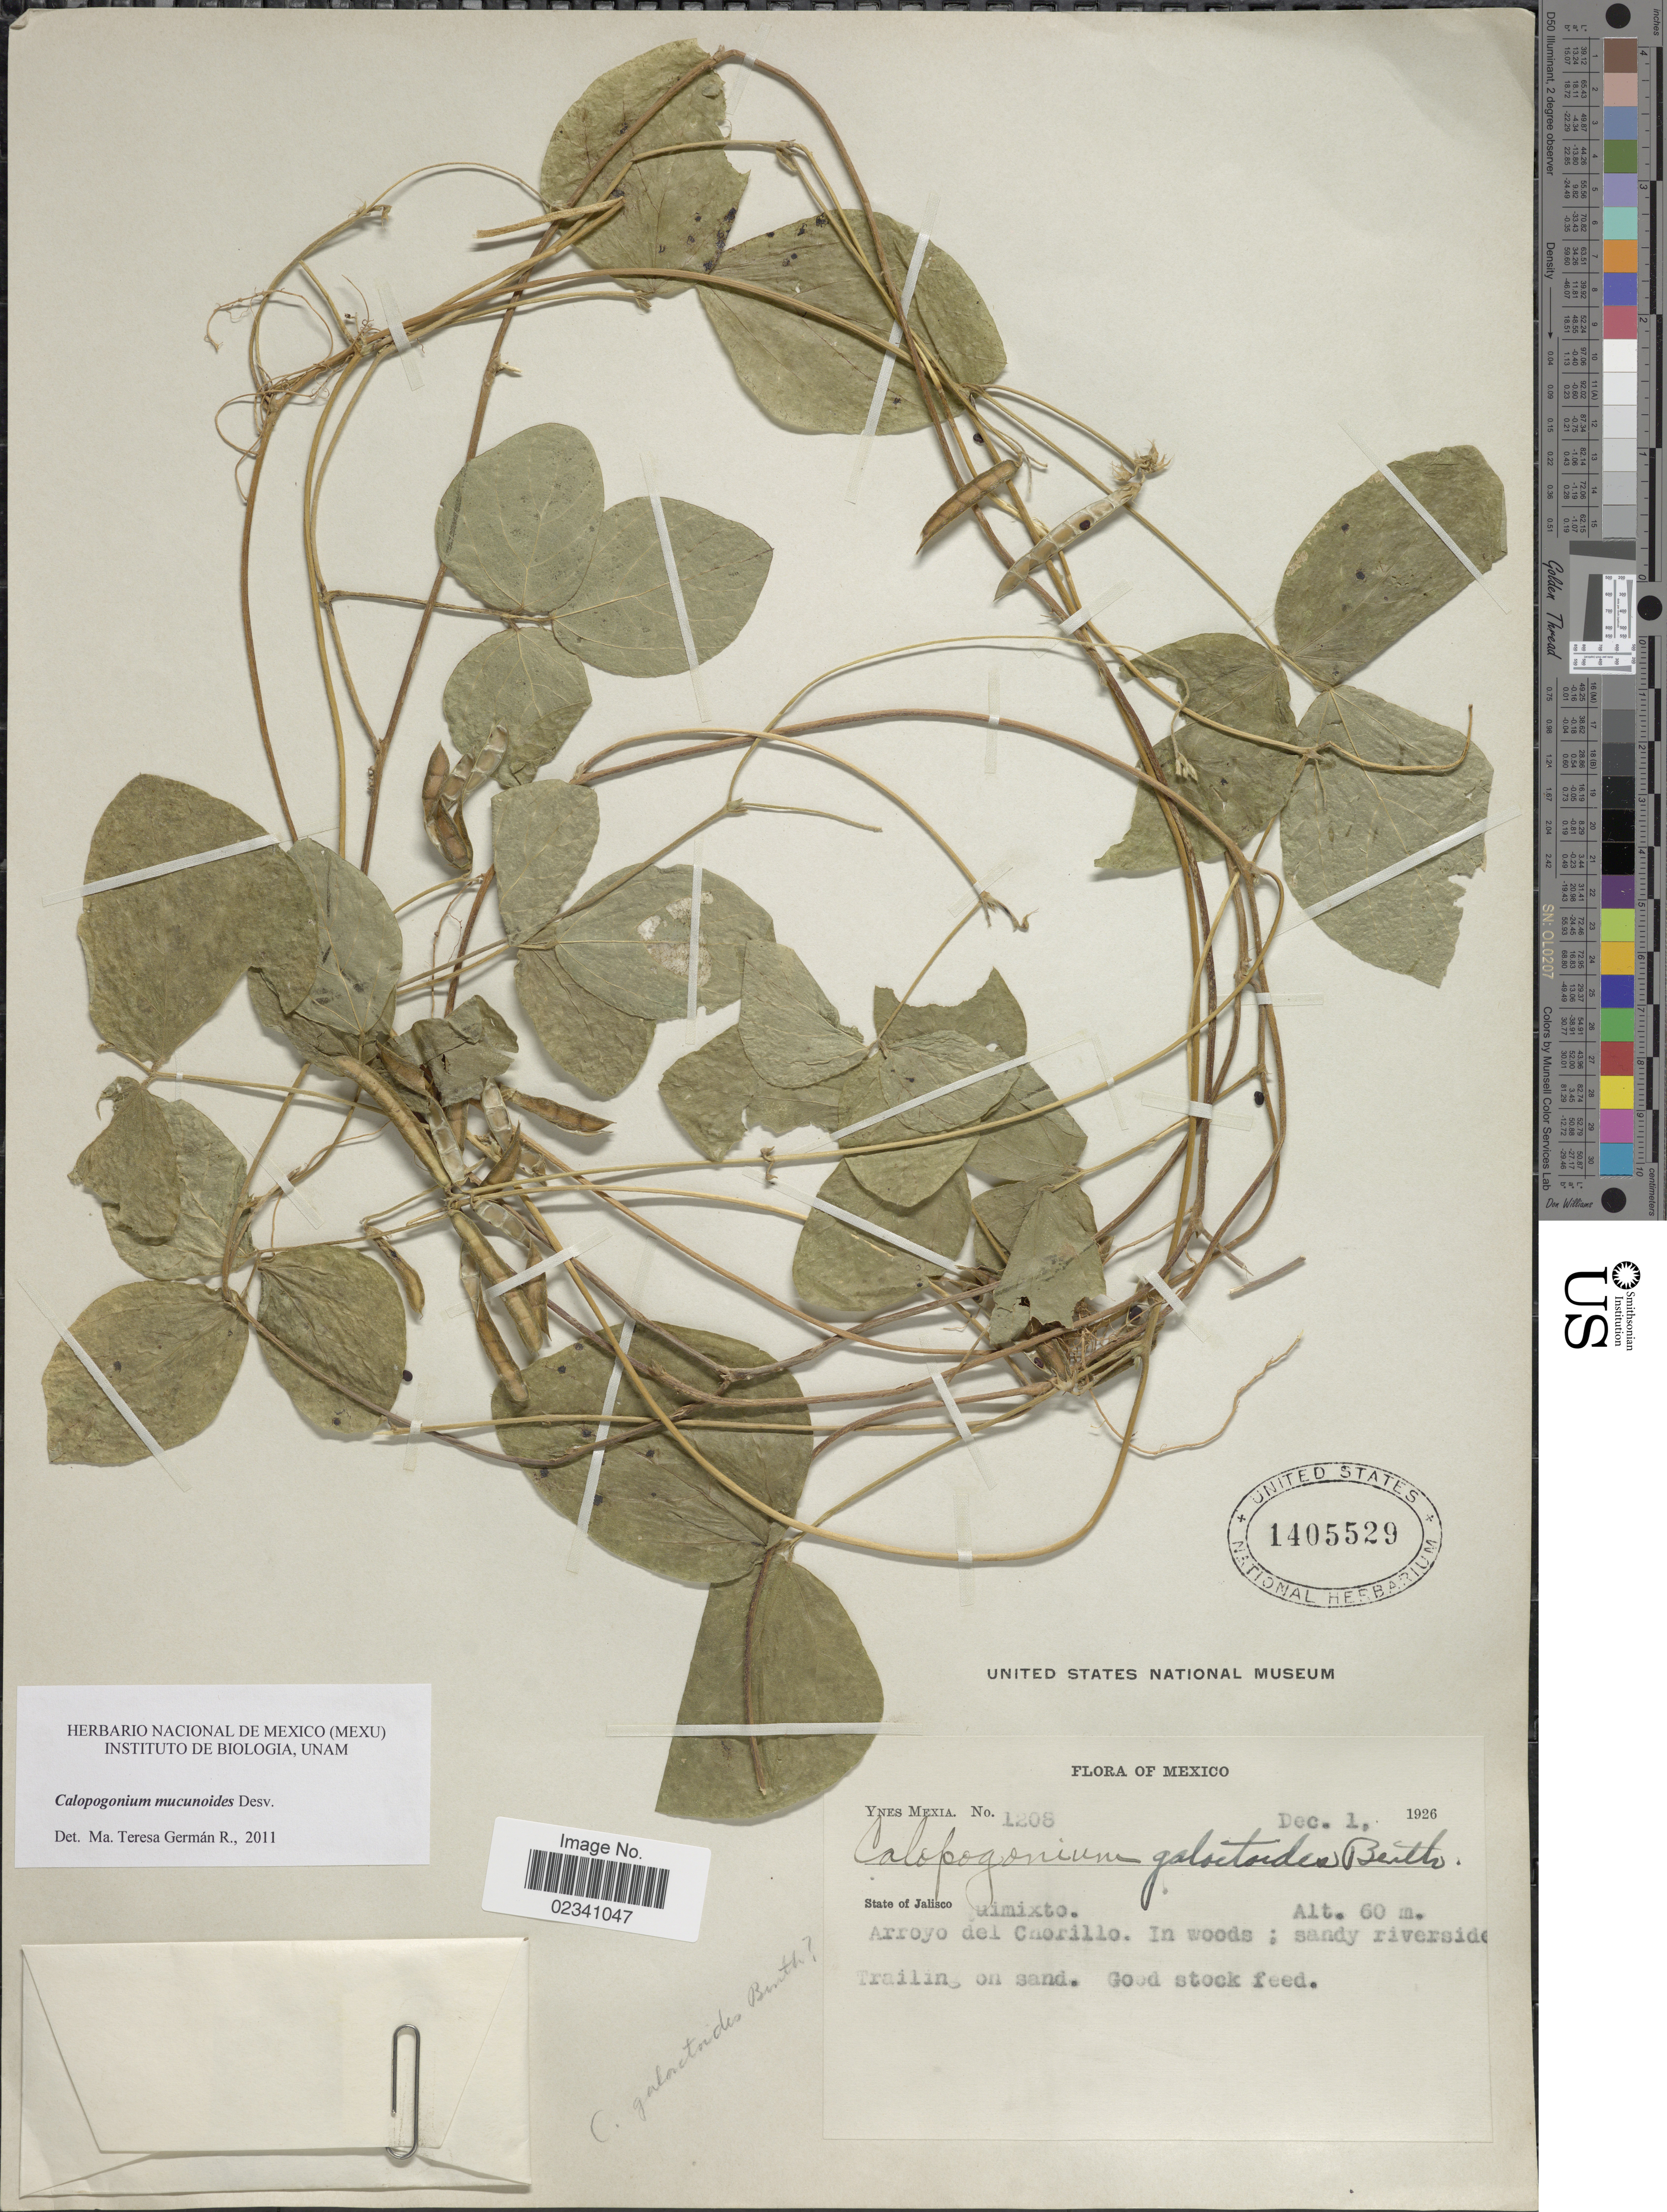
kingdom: Plantae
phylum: Tracheophyta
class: Magnoliopsida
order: Fabales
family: Fabaceae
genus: Calopogonium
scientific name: Calopogonium mucunoides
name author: Desv.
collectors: Y. Mexia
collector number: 1208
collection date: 1926-12-01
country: Mexico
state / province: Jalisco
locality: State of Jalisco, Quimixto. Arroyo del Chorillo, in woods.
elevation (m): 60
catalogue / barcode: US 1405529